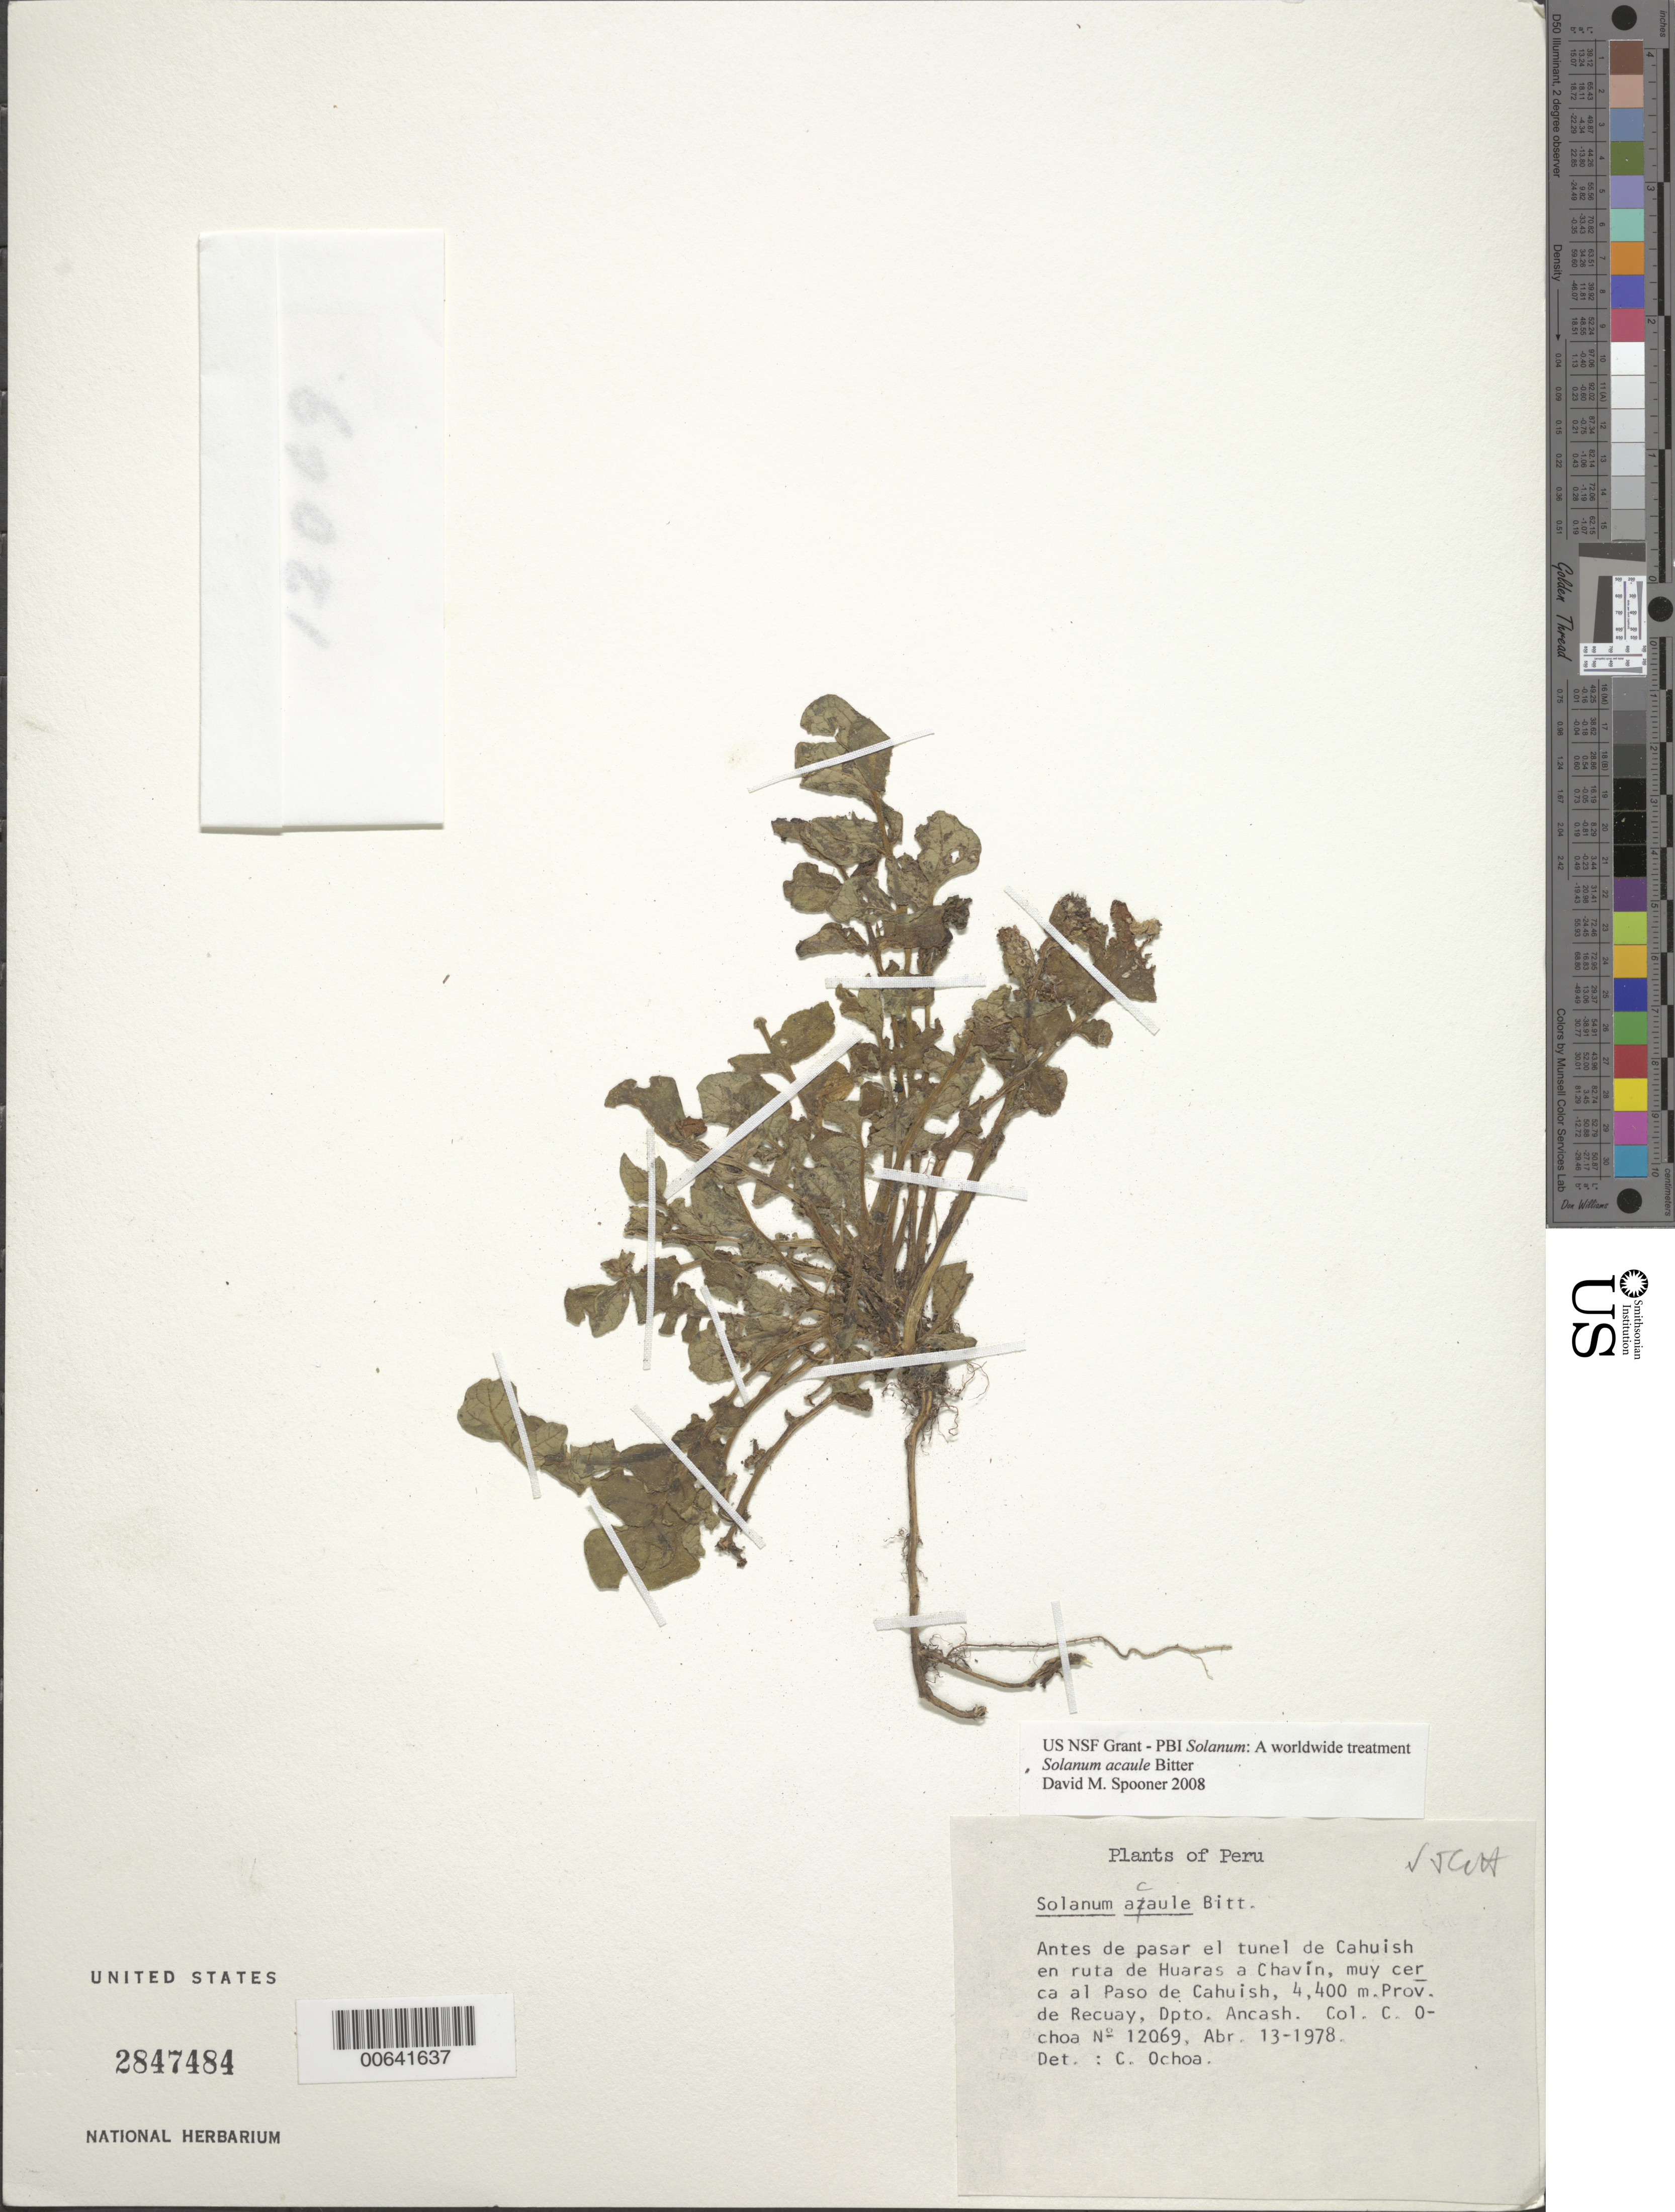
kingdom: Plantae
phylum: Tracheophyta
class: Magnoliopsida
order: Solanales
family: Solanaceae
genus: Solanum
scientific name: Solanum acaule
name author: Bitter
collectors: C. Ochoa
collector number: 12069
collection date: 1978-04-13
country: Peru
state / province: Ancash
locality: Antes de pasar el tunel de Cahuish en ruta de Huaras a Chavín, muy cerca al Paso de Cahuish. Prov. de Recuay, Dpto. Ancash.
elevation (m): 4400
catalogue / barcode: US 2847484